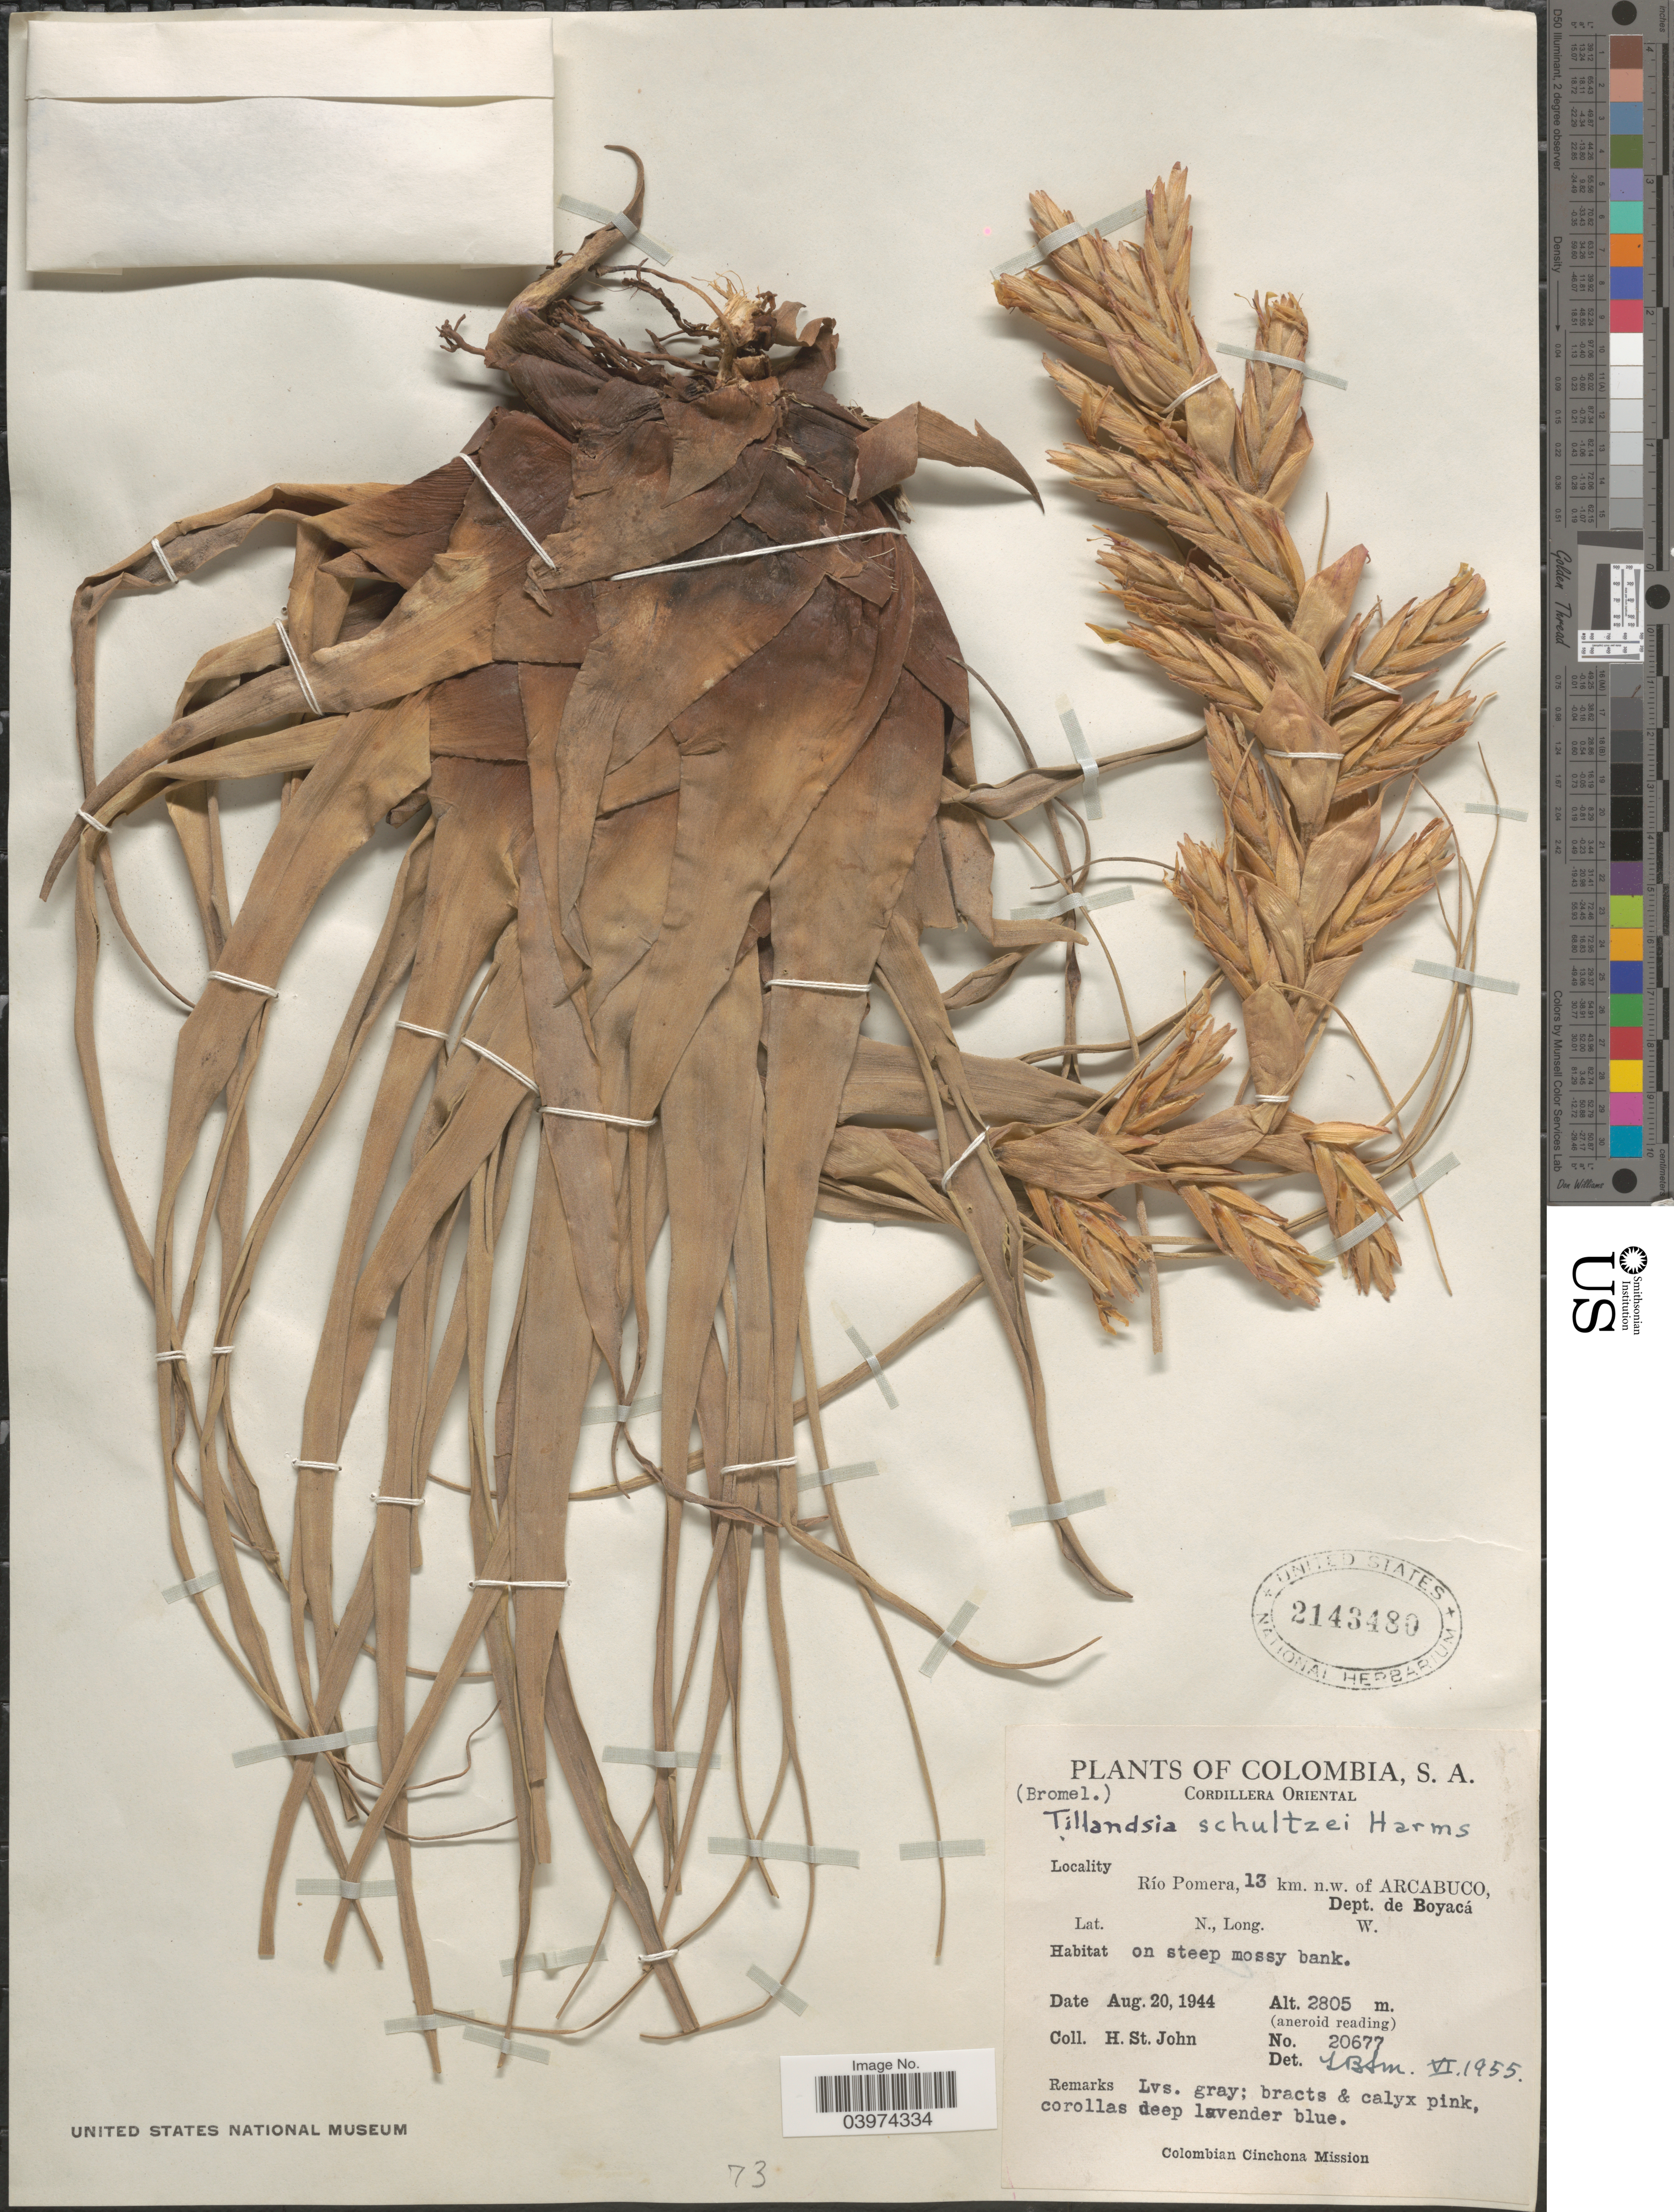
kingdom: Plantae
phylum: Tracheophyta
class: Liliopsida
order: Poales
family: Bromeliaceae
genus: Tillandsia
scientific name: Tillandsia schultzei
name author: Harms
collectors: H. St. John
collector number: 20677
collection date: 1944-08-20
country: Colombia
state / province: Boyacá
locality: Cordillera Oriental. Río Pomera, 13 km. n.w. of Arcabuco, Dept. de Boyacá. Colombian Cinchona Mission.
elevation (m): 2805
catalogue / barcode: US 2143480